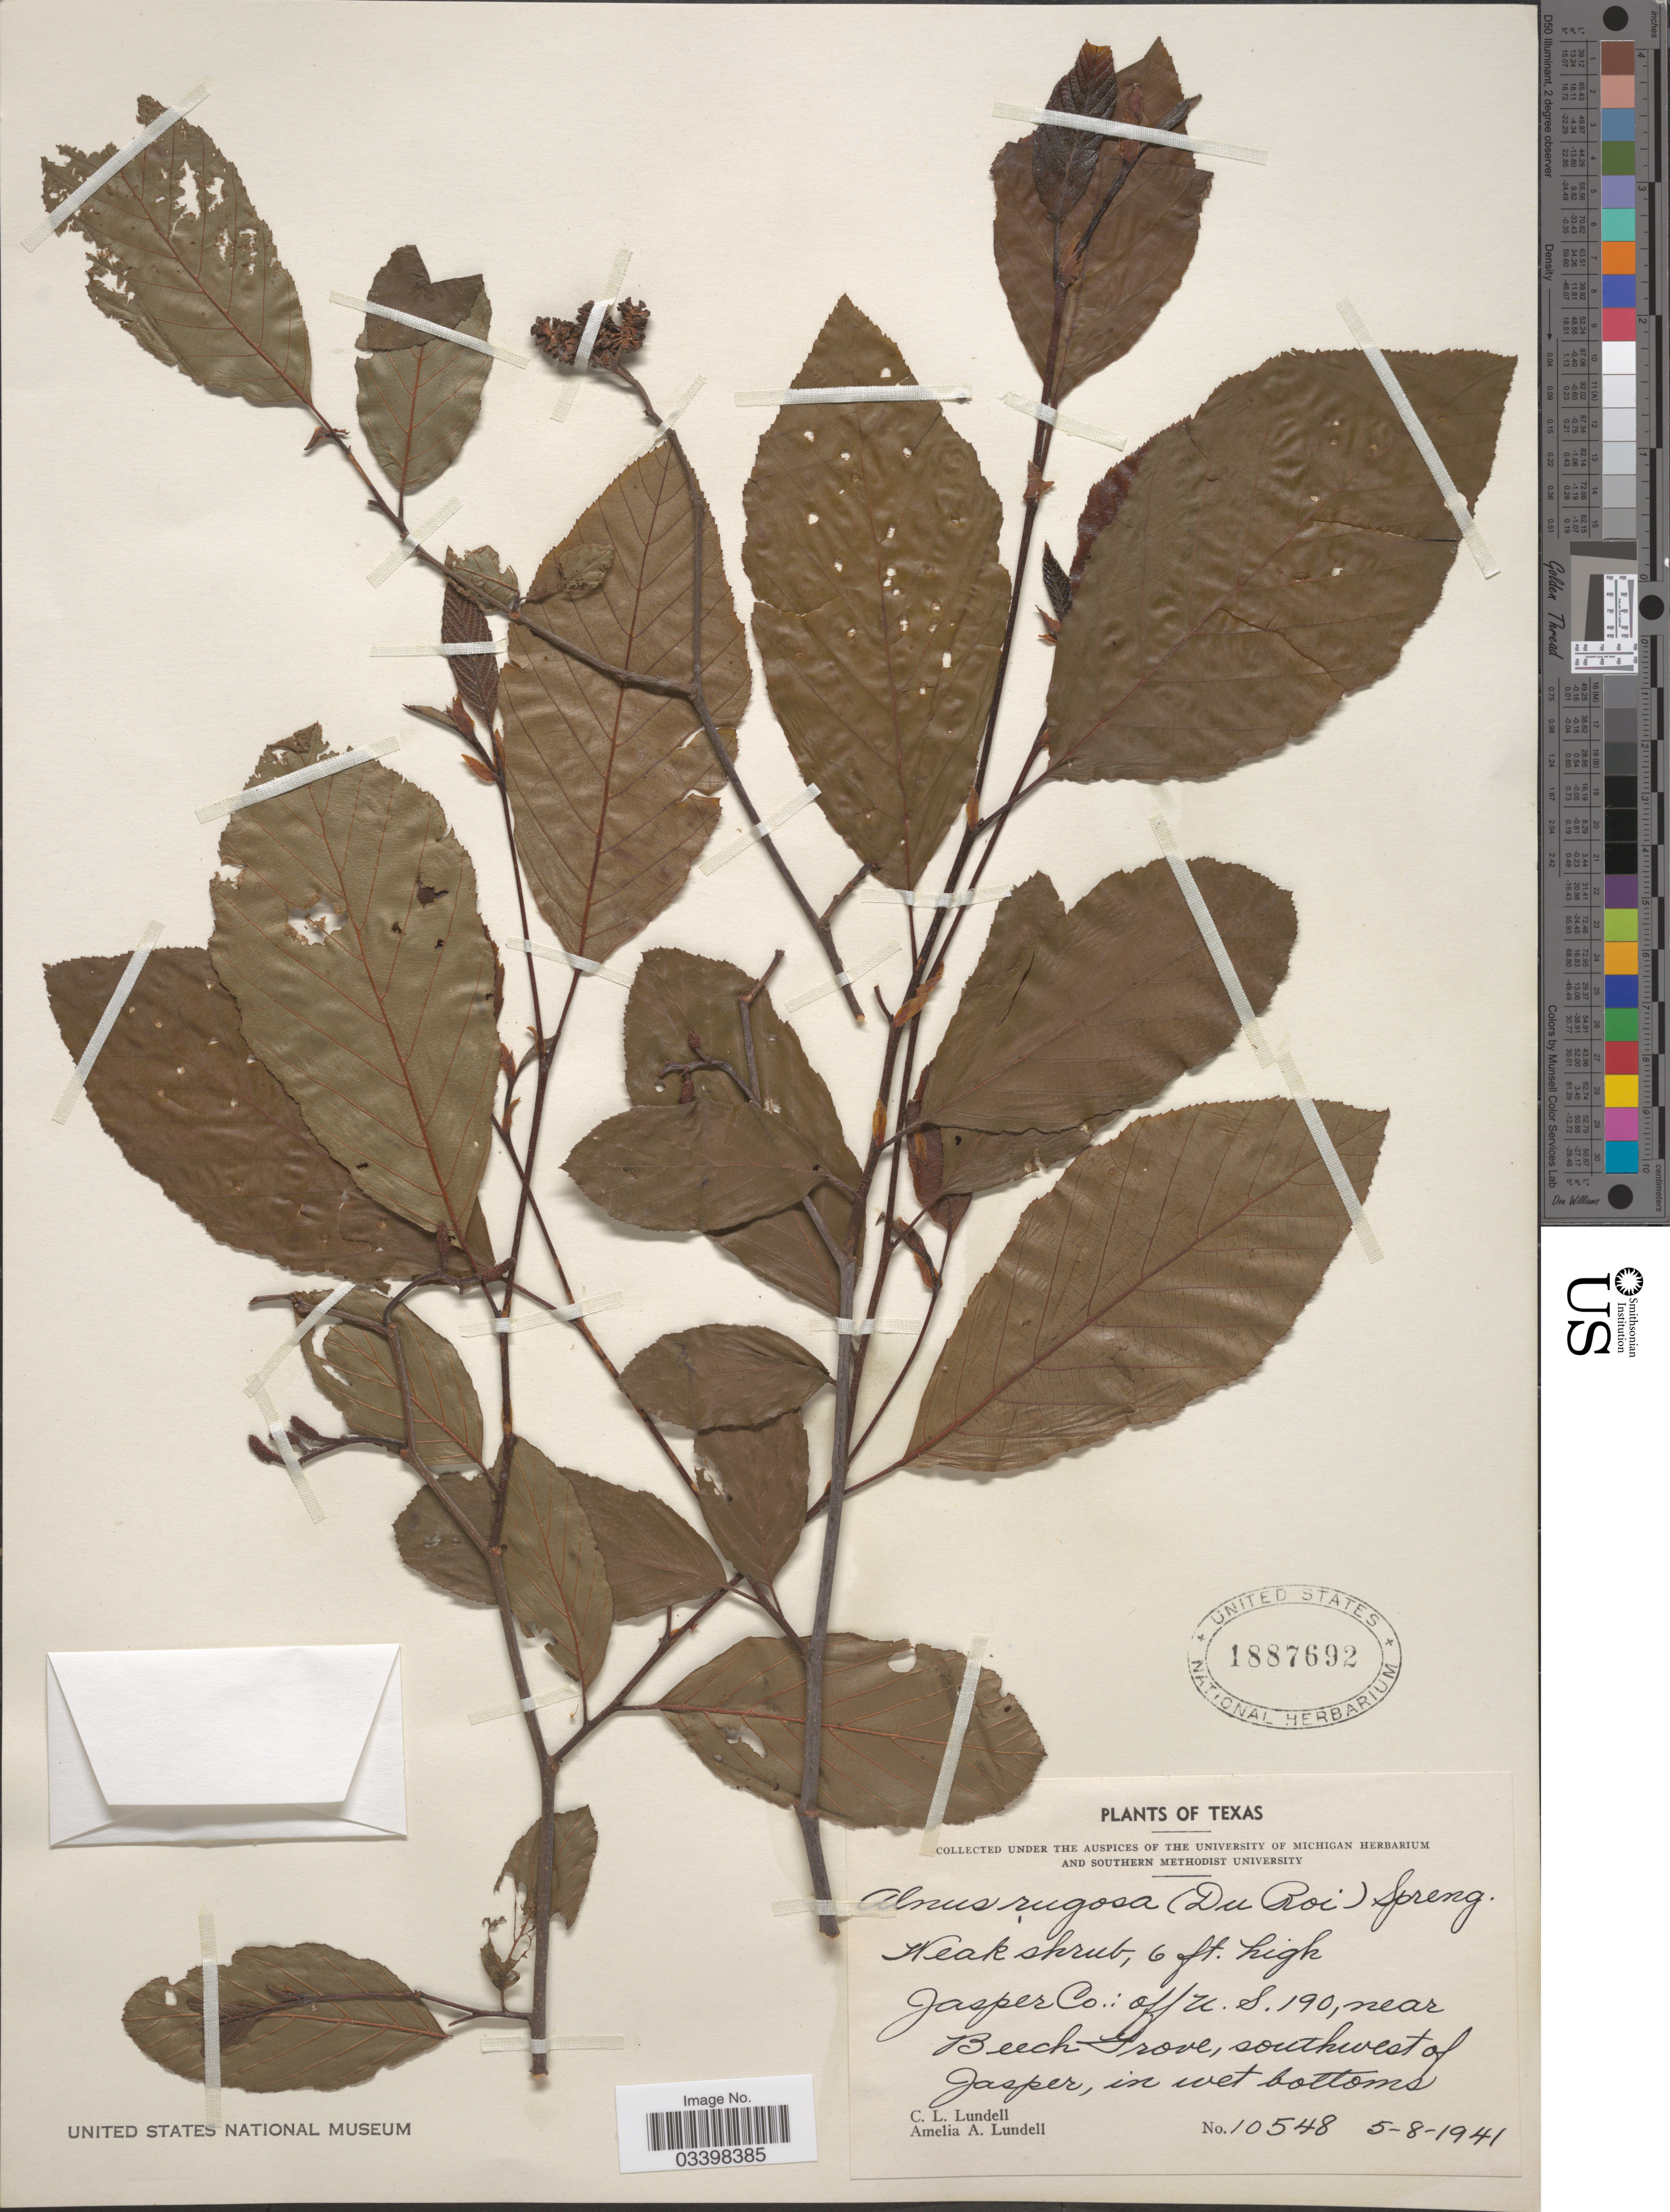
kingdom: Plantae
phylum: Tracheophyta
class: Magnoliopsida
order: Fagales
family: Betulaceae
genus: Alnus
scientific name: Alnus serrulata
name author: (Aiton) Willd.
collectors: C. L. Lundell & A. A. Lundell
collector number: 10548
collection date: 1941-05-08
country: United States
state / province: Texas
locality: Jasper Co.: off U. S. 190, near Beech Grove, southwest of Jasper.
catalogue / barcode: US 1887692